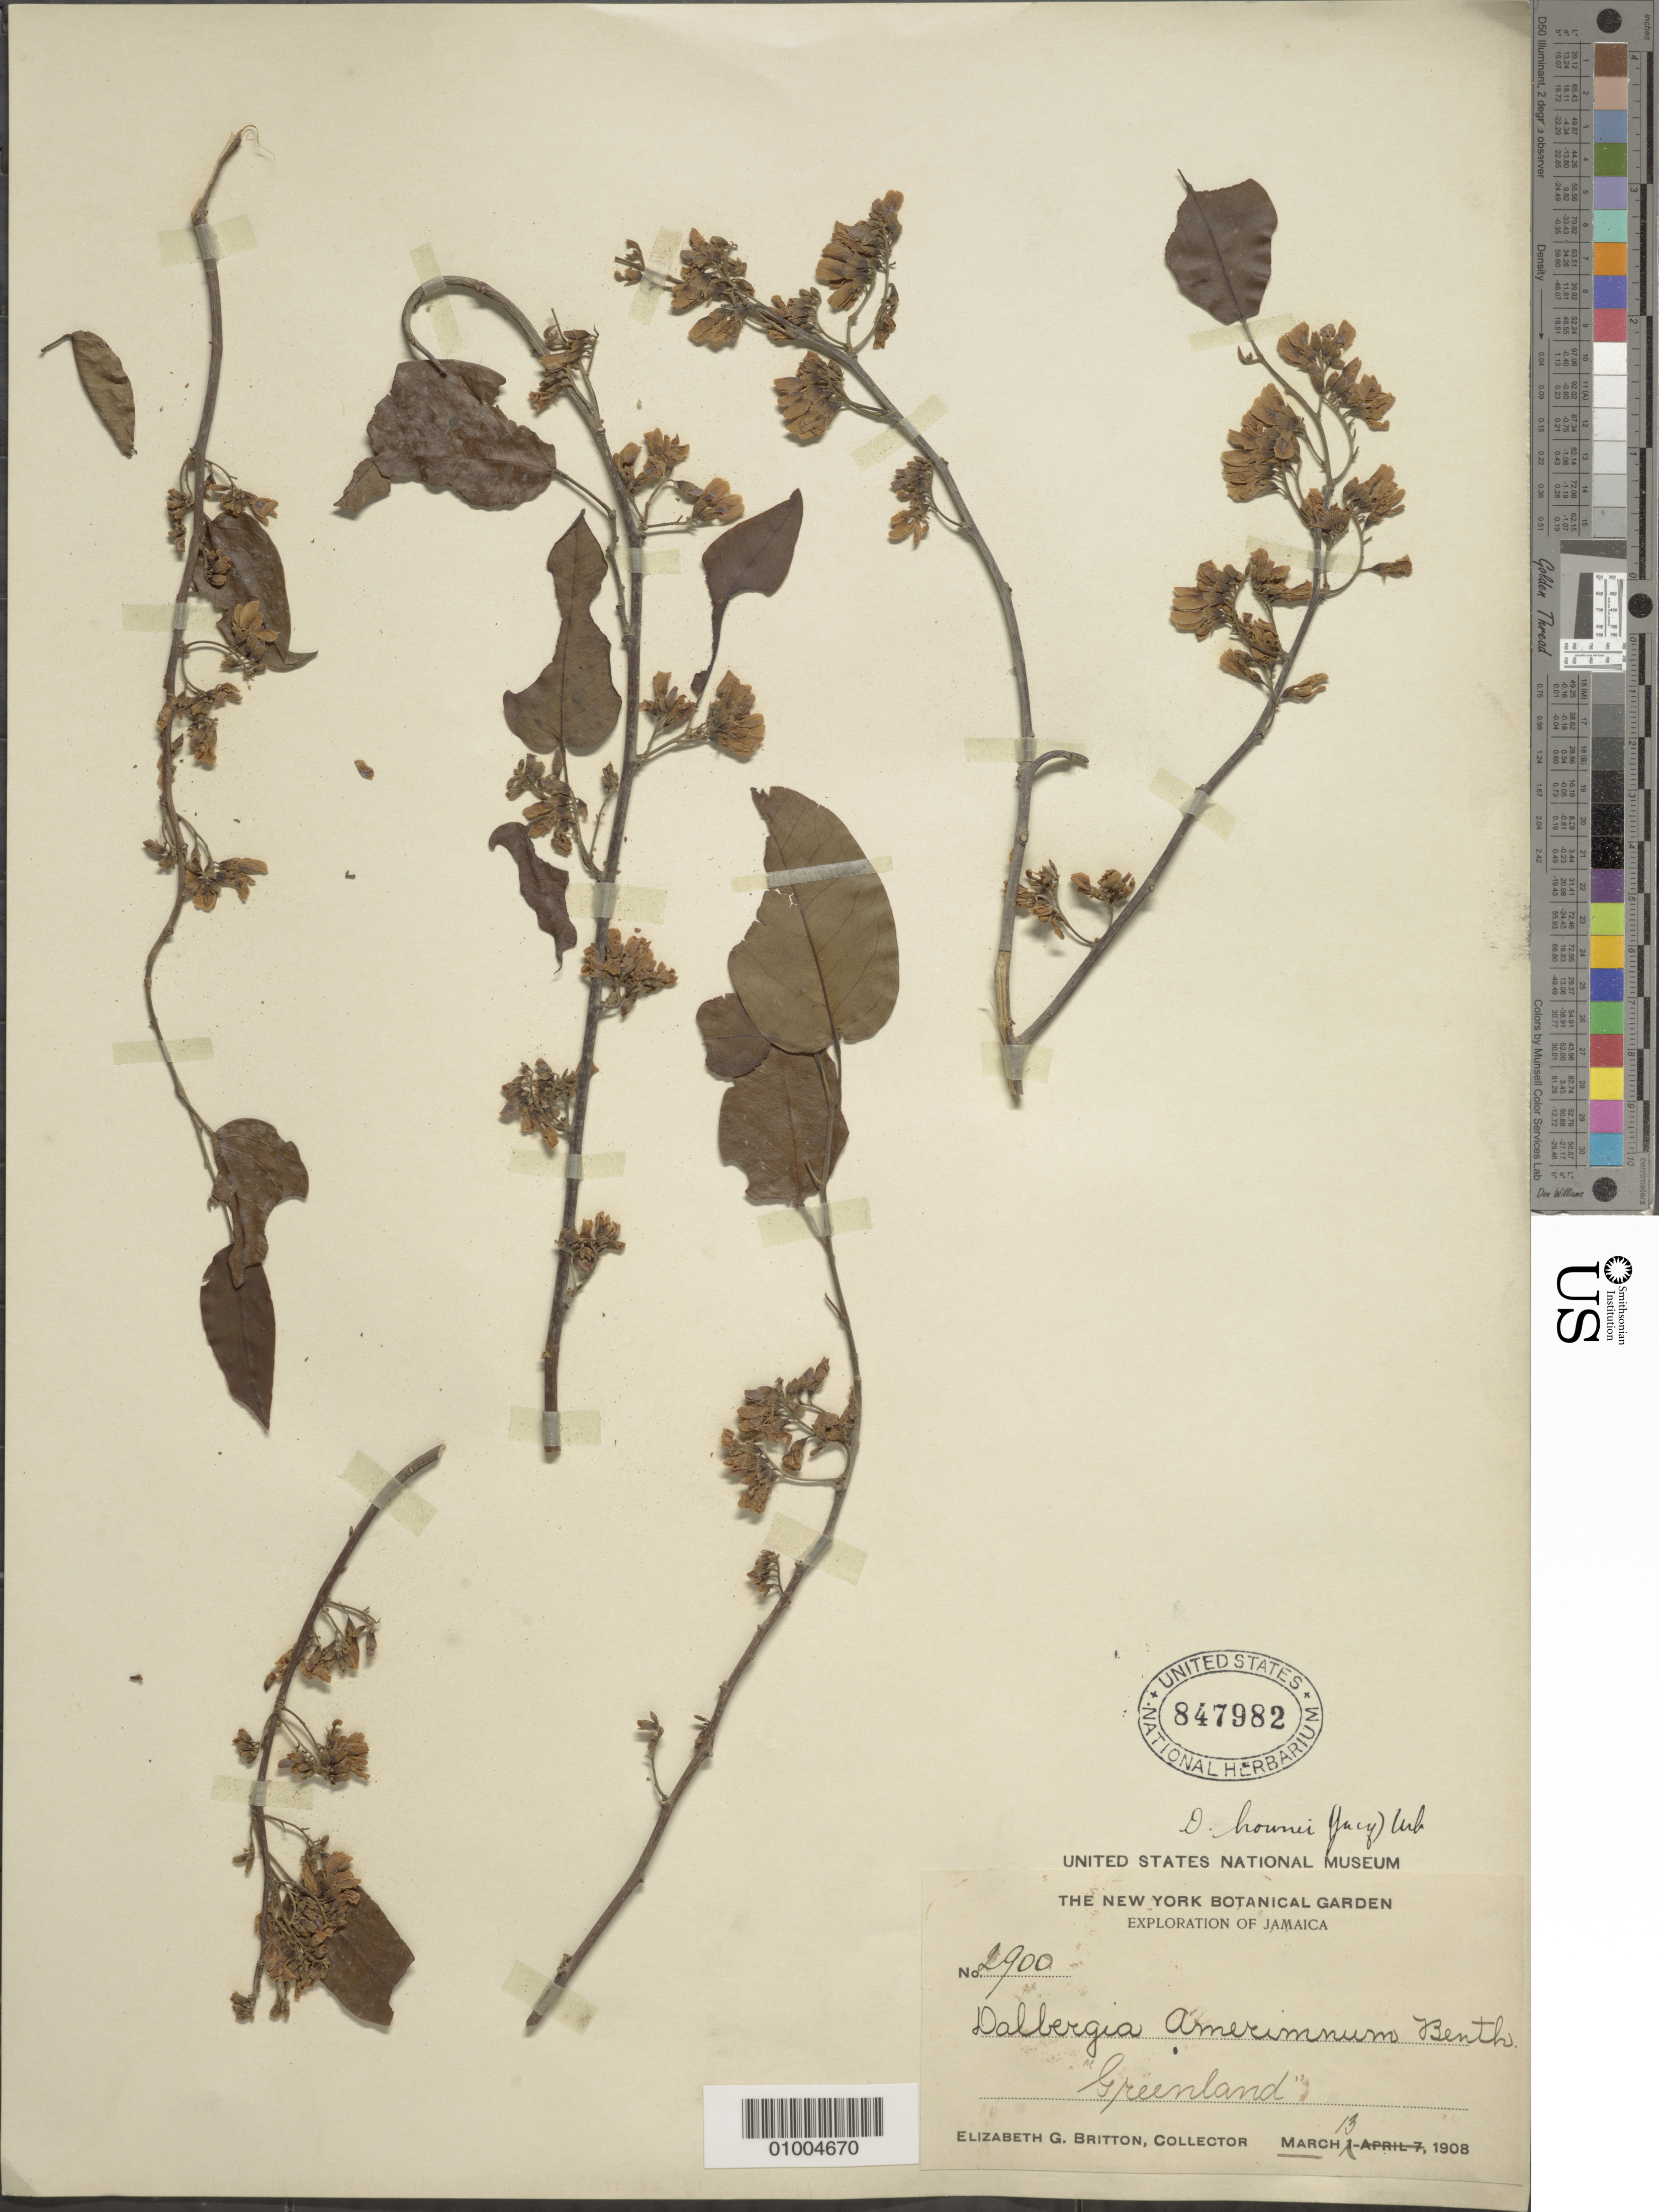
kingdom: Plantae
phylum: Tracheophyta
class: Magnoliopsida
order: Fabales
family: Fabaceae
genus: Dalbergia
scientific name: Dalbergia brownei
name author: (Jacq.) Schinz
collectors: E. G. Britton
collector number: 2900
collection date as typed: Mar 1908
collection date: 1908-03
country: Jamaica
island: Jamaica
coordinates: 0 N, 0 E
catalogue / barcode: US 847982